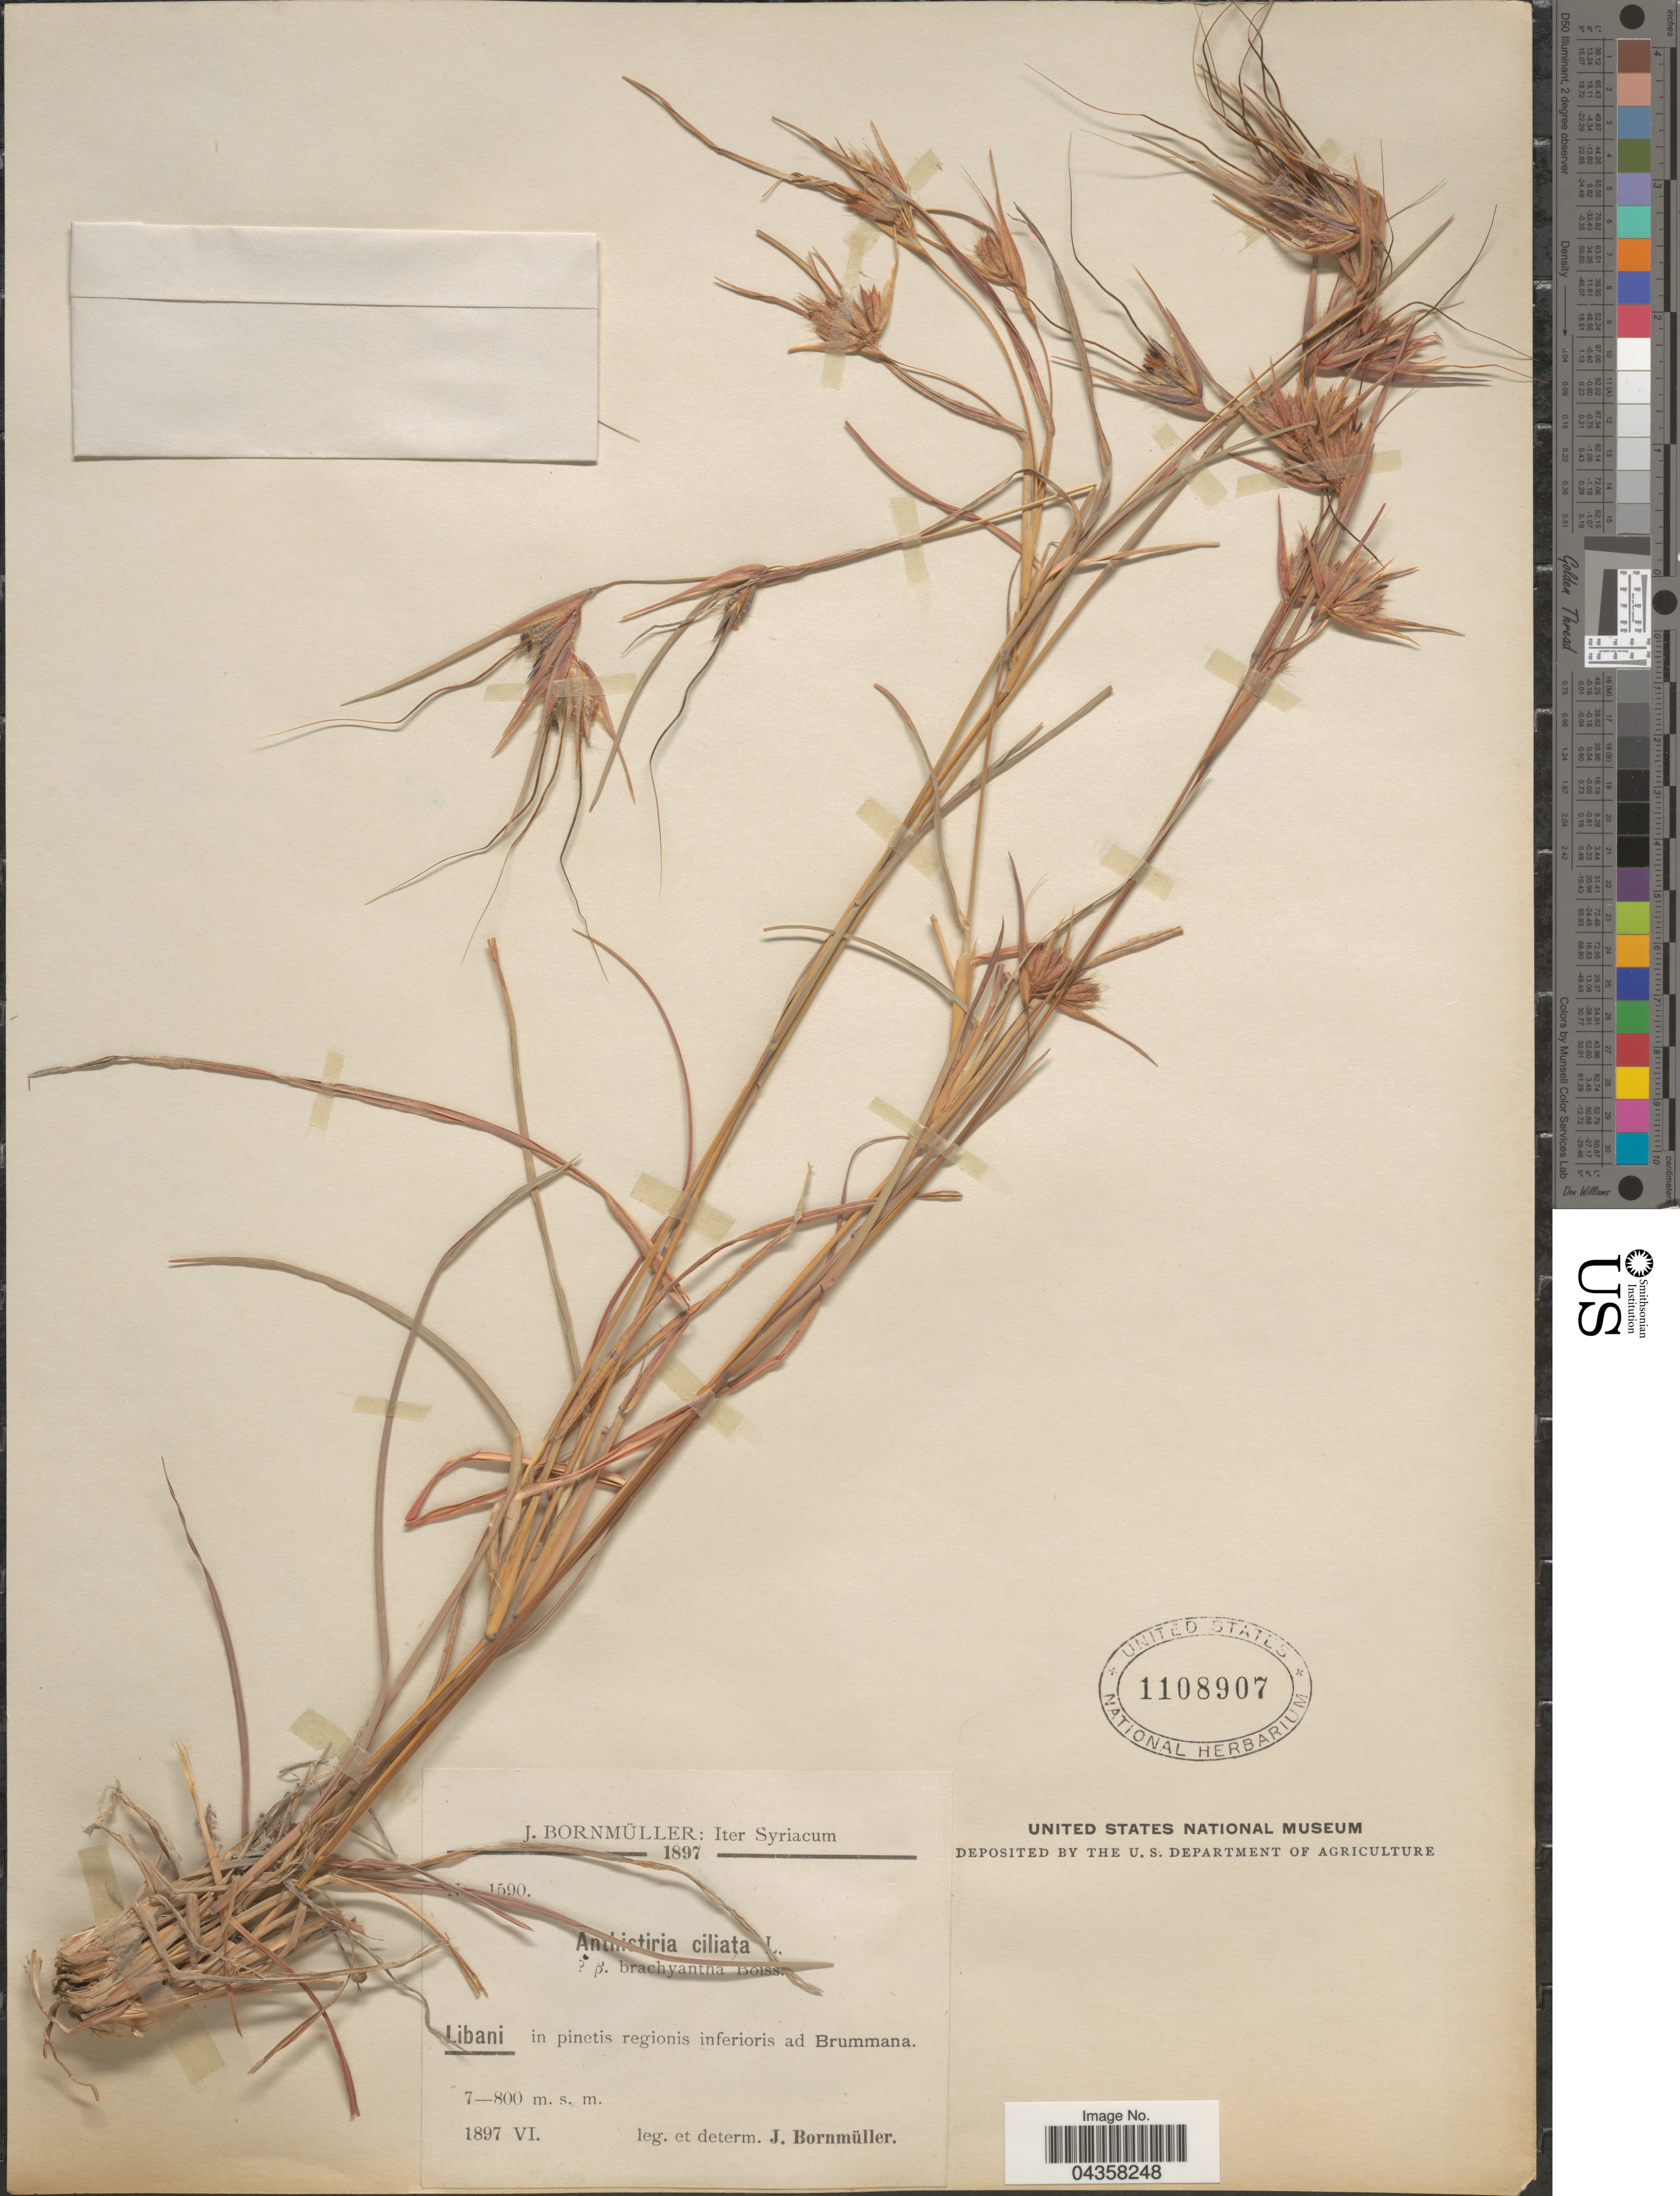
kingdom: Plantae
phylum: Tracheophyta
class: Liliopsida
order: Poales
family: Poaceae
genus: Themeda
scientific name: Themeda quadrivalvis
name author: (L.) Kuntze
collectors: J. Bornmüller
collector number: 1590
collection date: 1897-06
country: Lebanon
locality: Iter Syriacum. Libani in pinetis inferioris ad Brummana.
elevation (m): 700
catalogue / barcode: US 1108907